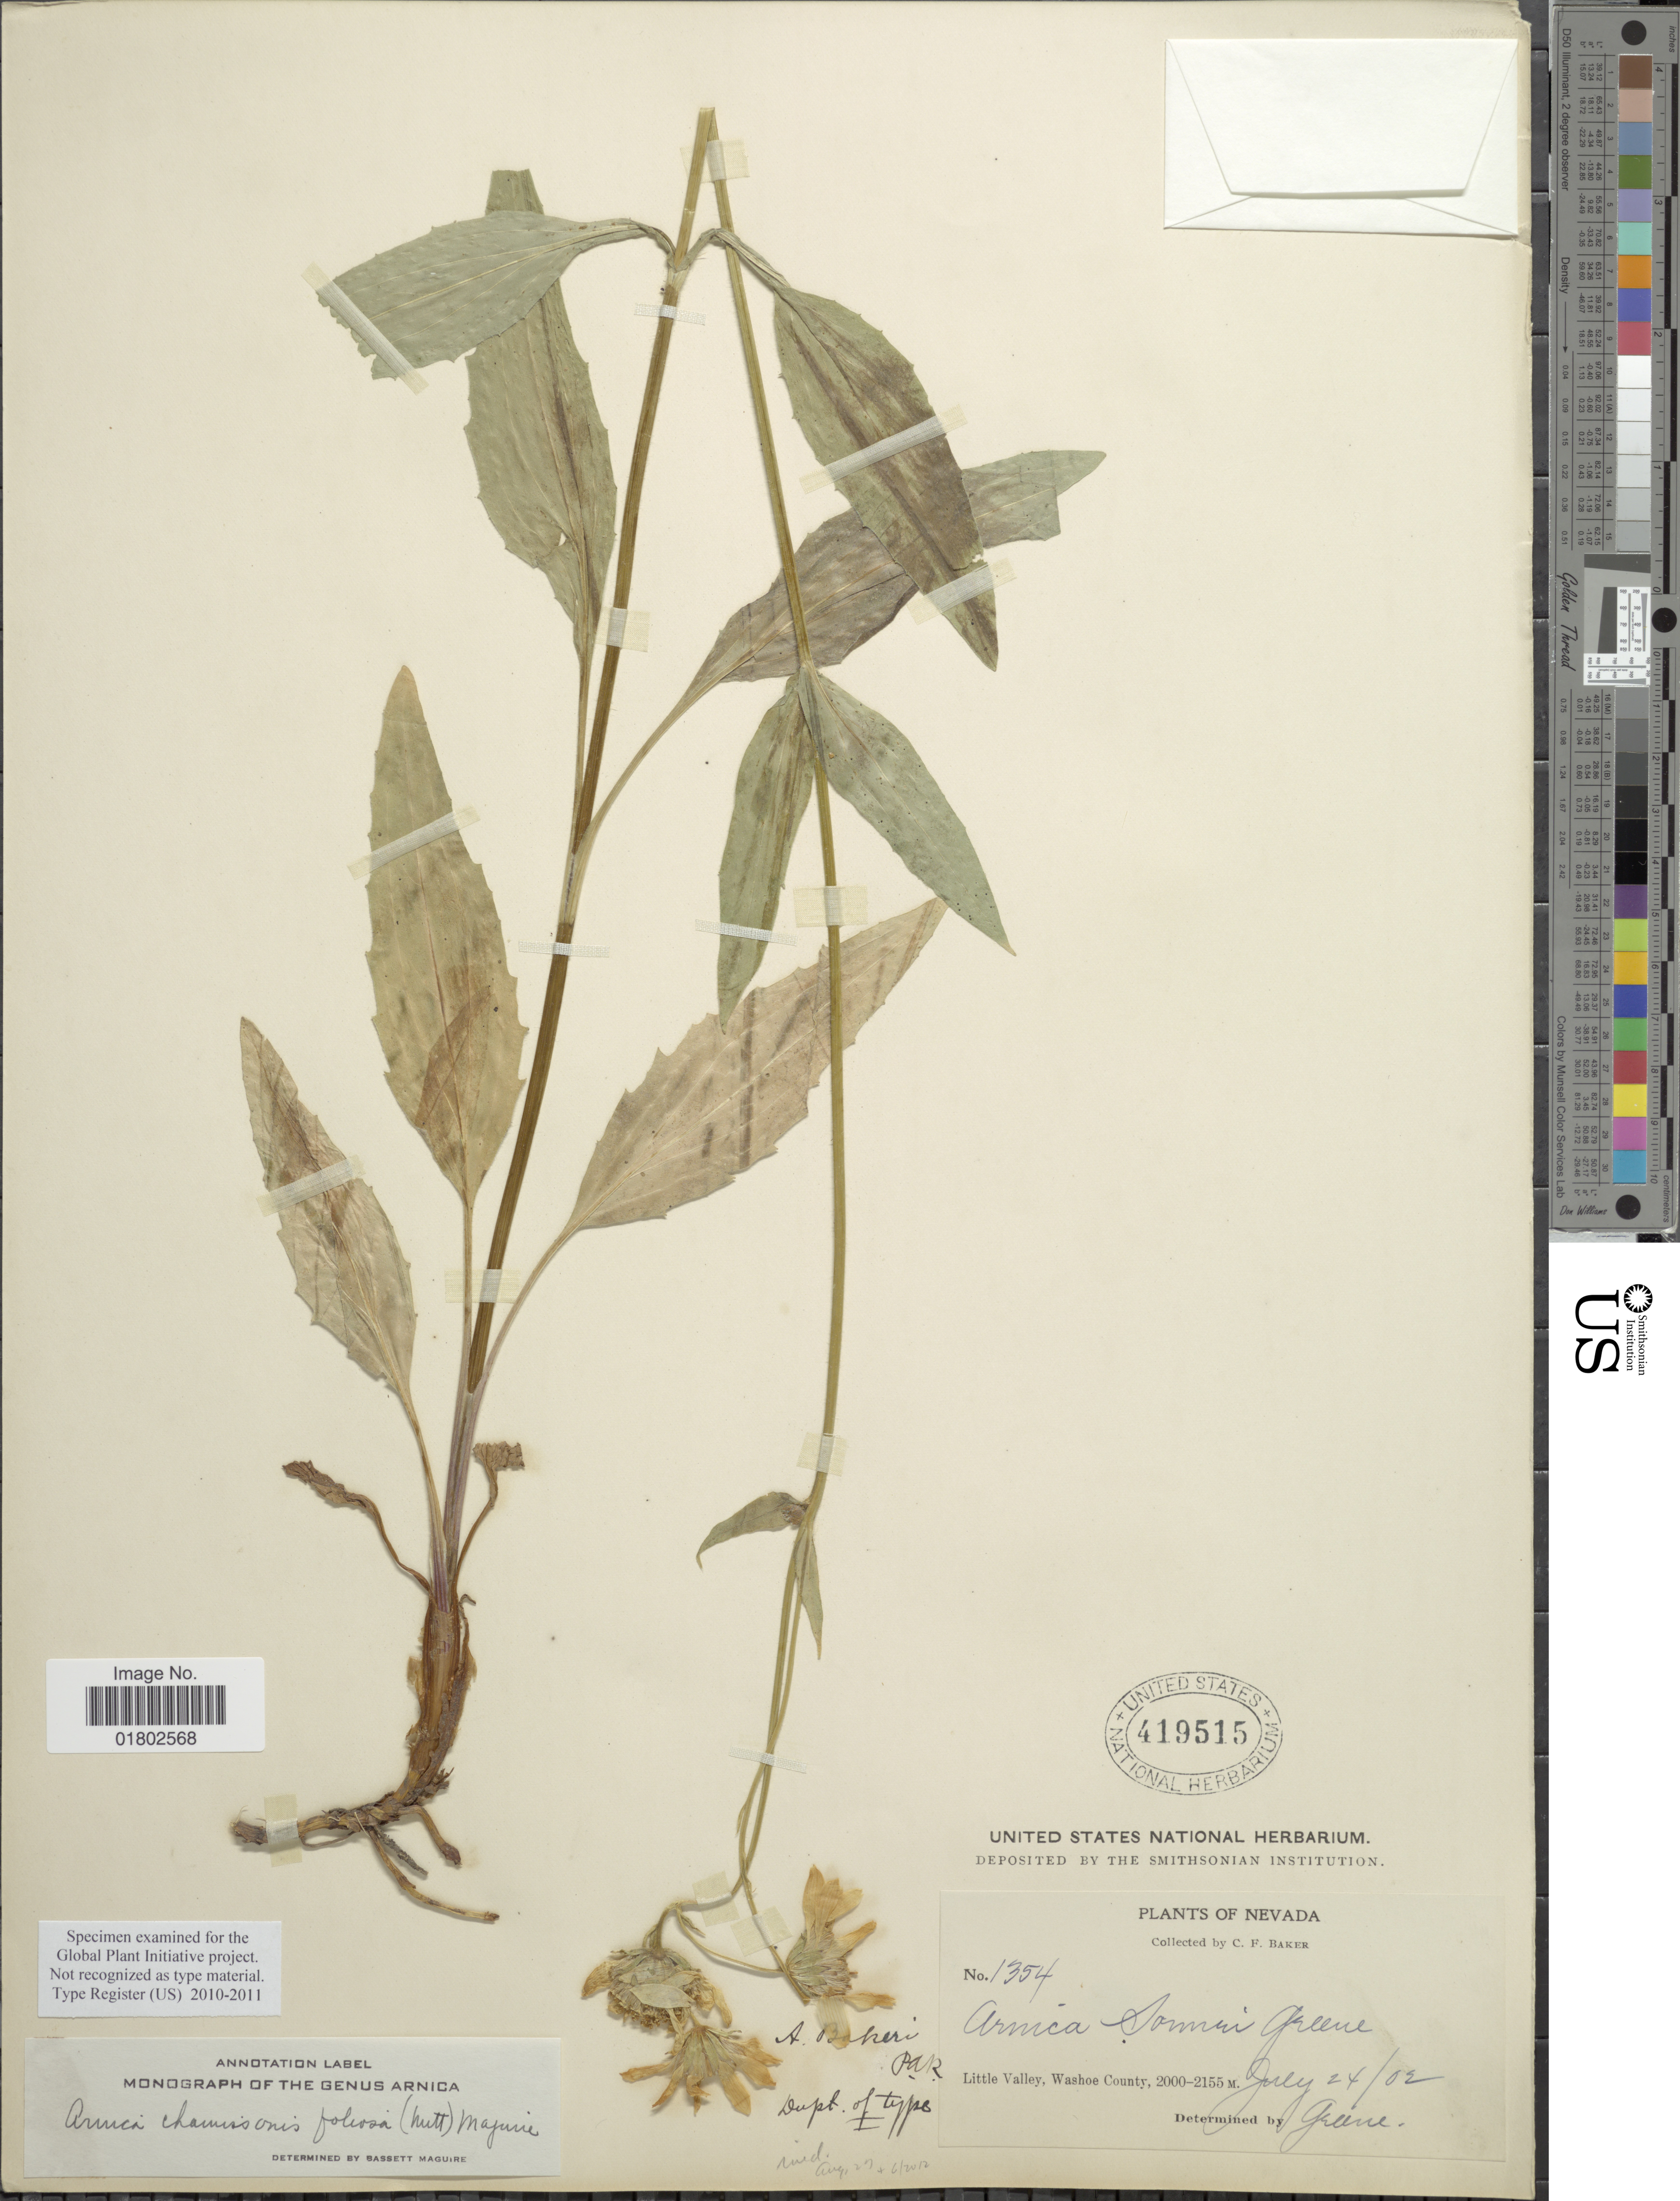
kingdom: Plantae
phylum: Tracheophyta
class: Magnoliopsida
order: Asterales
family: Asteraceae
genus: Arnica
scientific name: Arnica chamissonis subsp. foliosa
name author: (Nutt.) Maguire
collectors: C. F. Baker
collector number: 1354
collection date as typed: Transcribed d/m/y: 24/7/2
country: United States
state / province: Nevada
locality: Little Valley, Washoe County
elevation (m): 2000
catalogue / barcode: US 419515